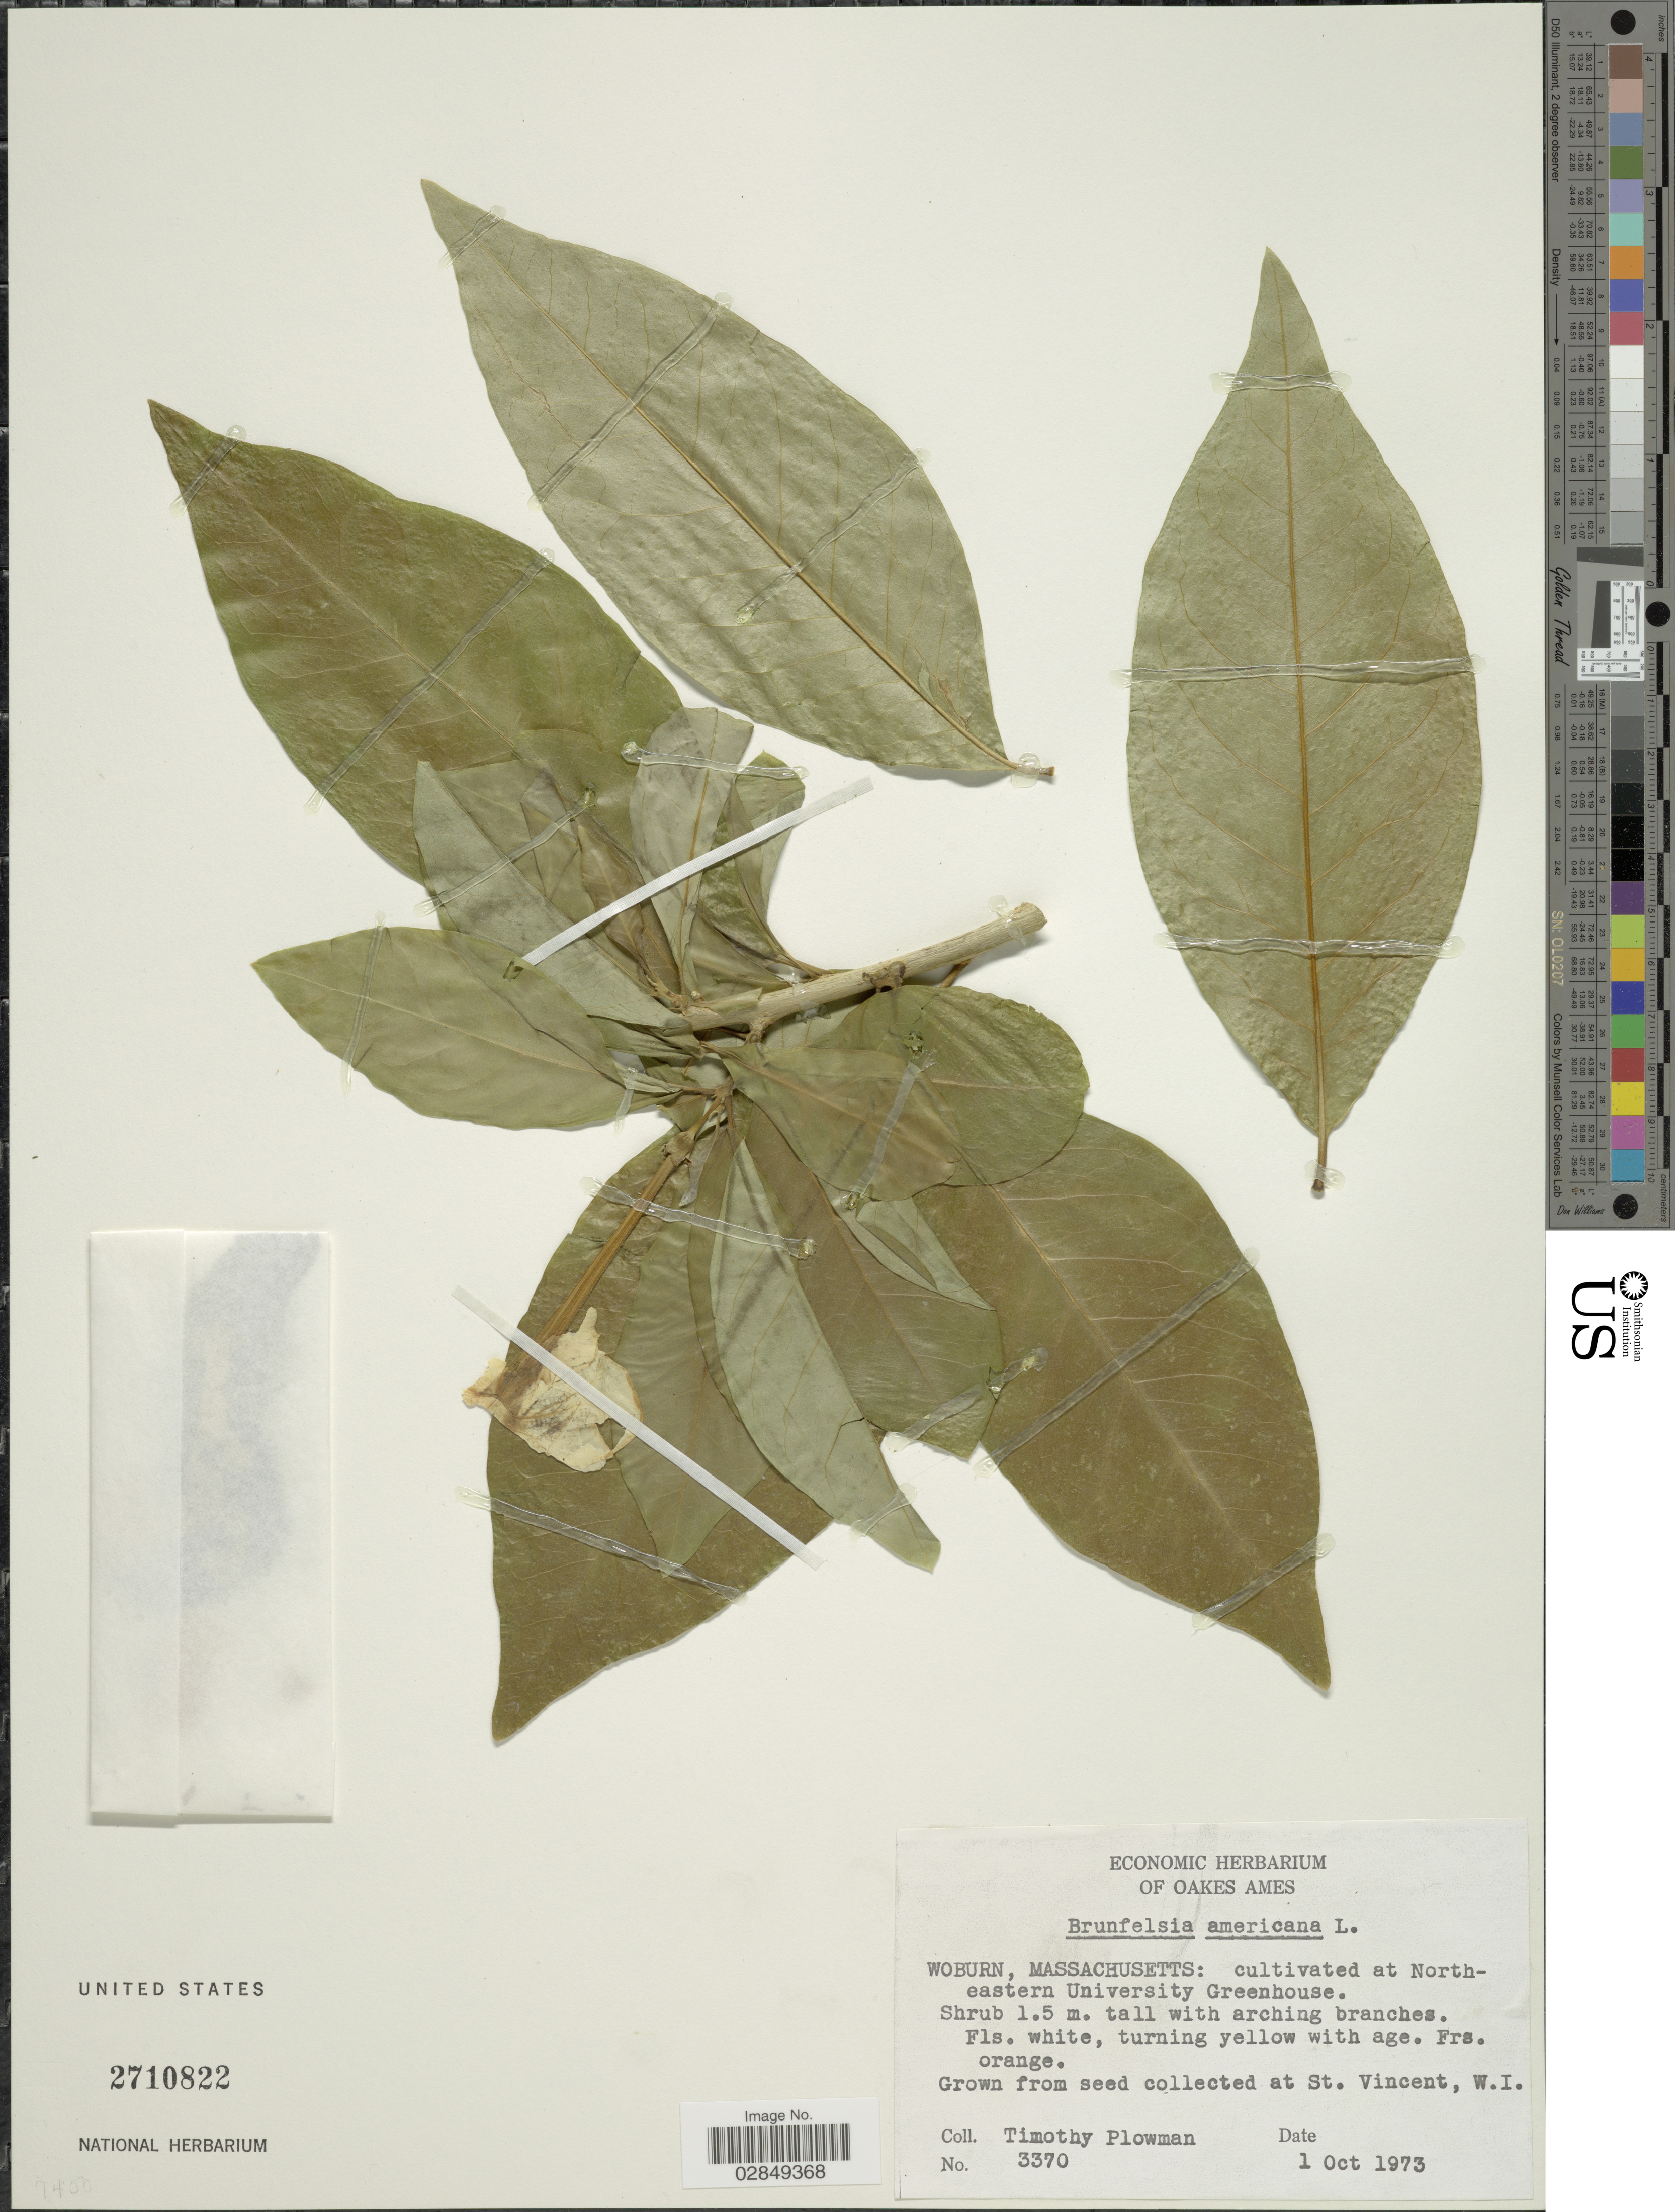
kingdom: Plantae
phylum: Tracheophyta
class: Magnoliopsida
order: Solanales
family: Solanaceae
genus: Brunfelsia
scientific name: Brunfelsia americana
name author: L.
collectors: T. Plowman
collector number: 3370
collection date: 1973-10-01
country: United States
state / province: Massachusetts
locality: Woburn, Massachusetts: cultivated at North-eastern University Greenhouse.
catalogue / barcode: US 2710822